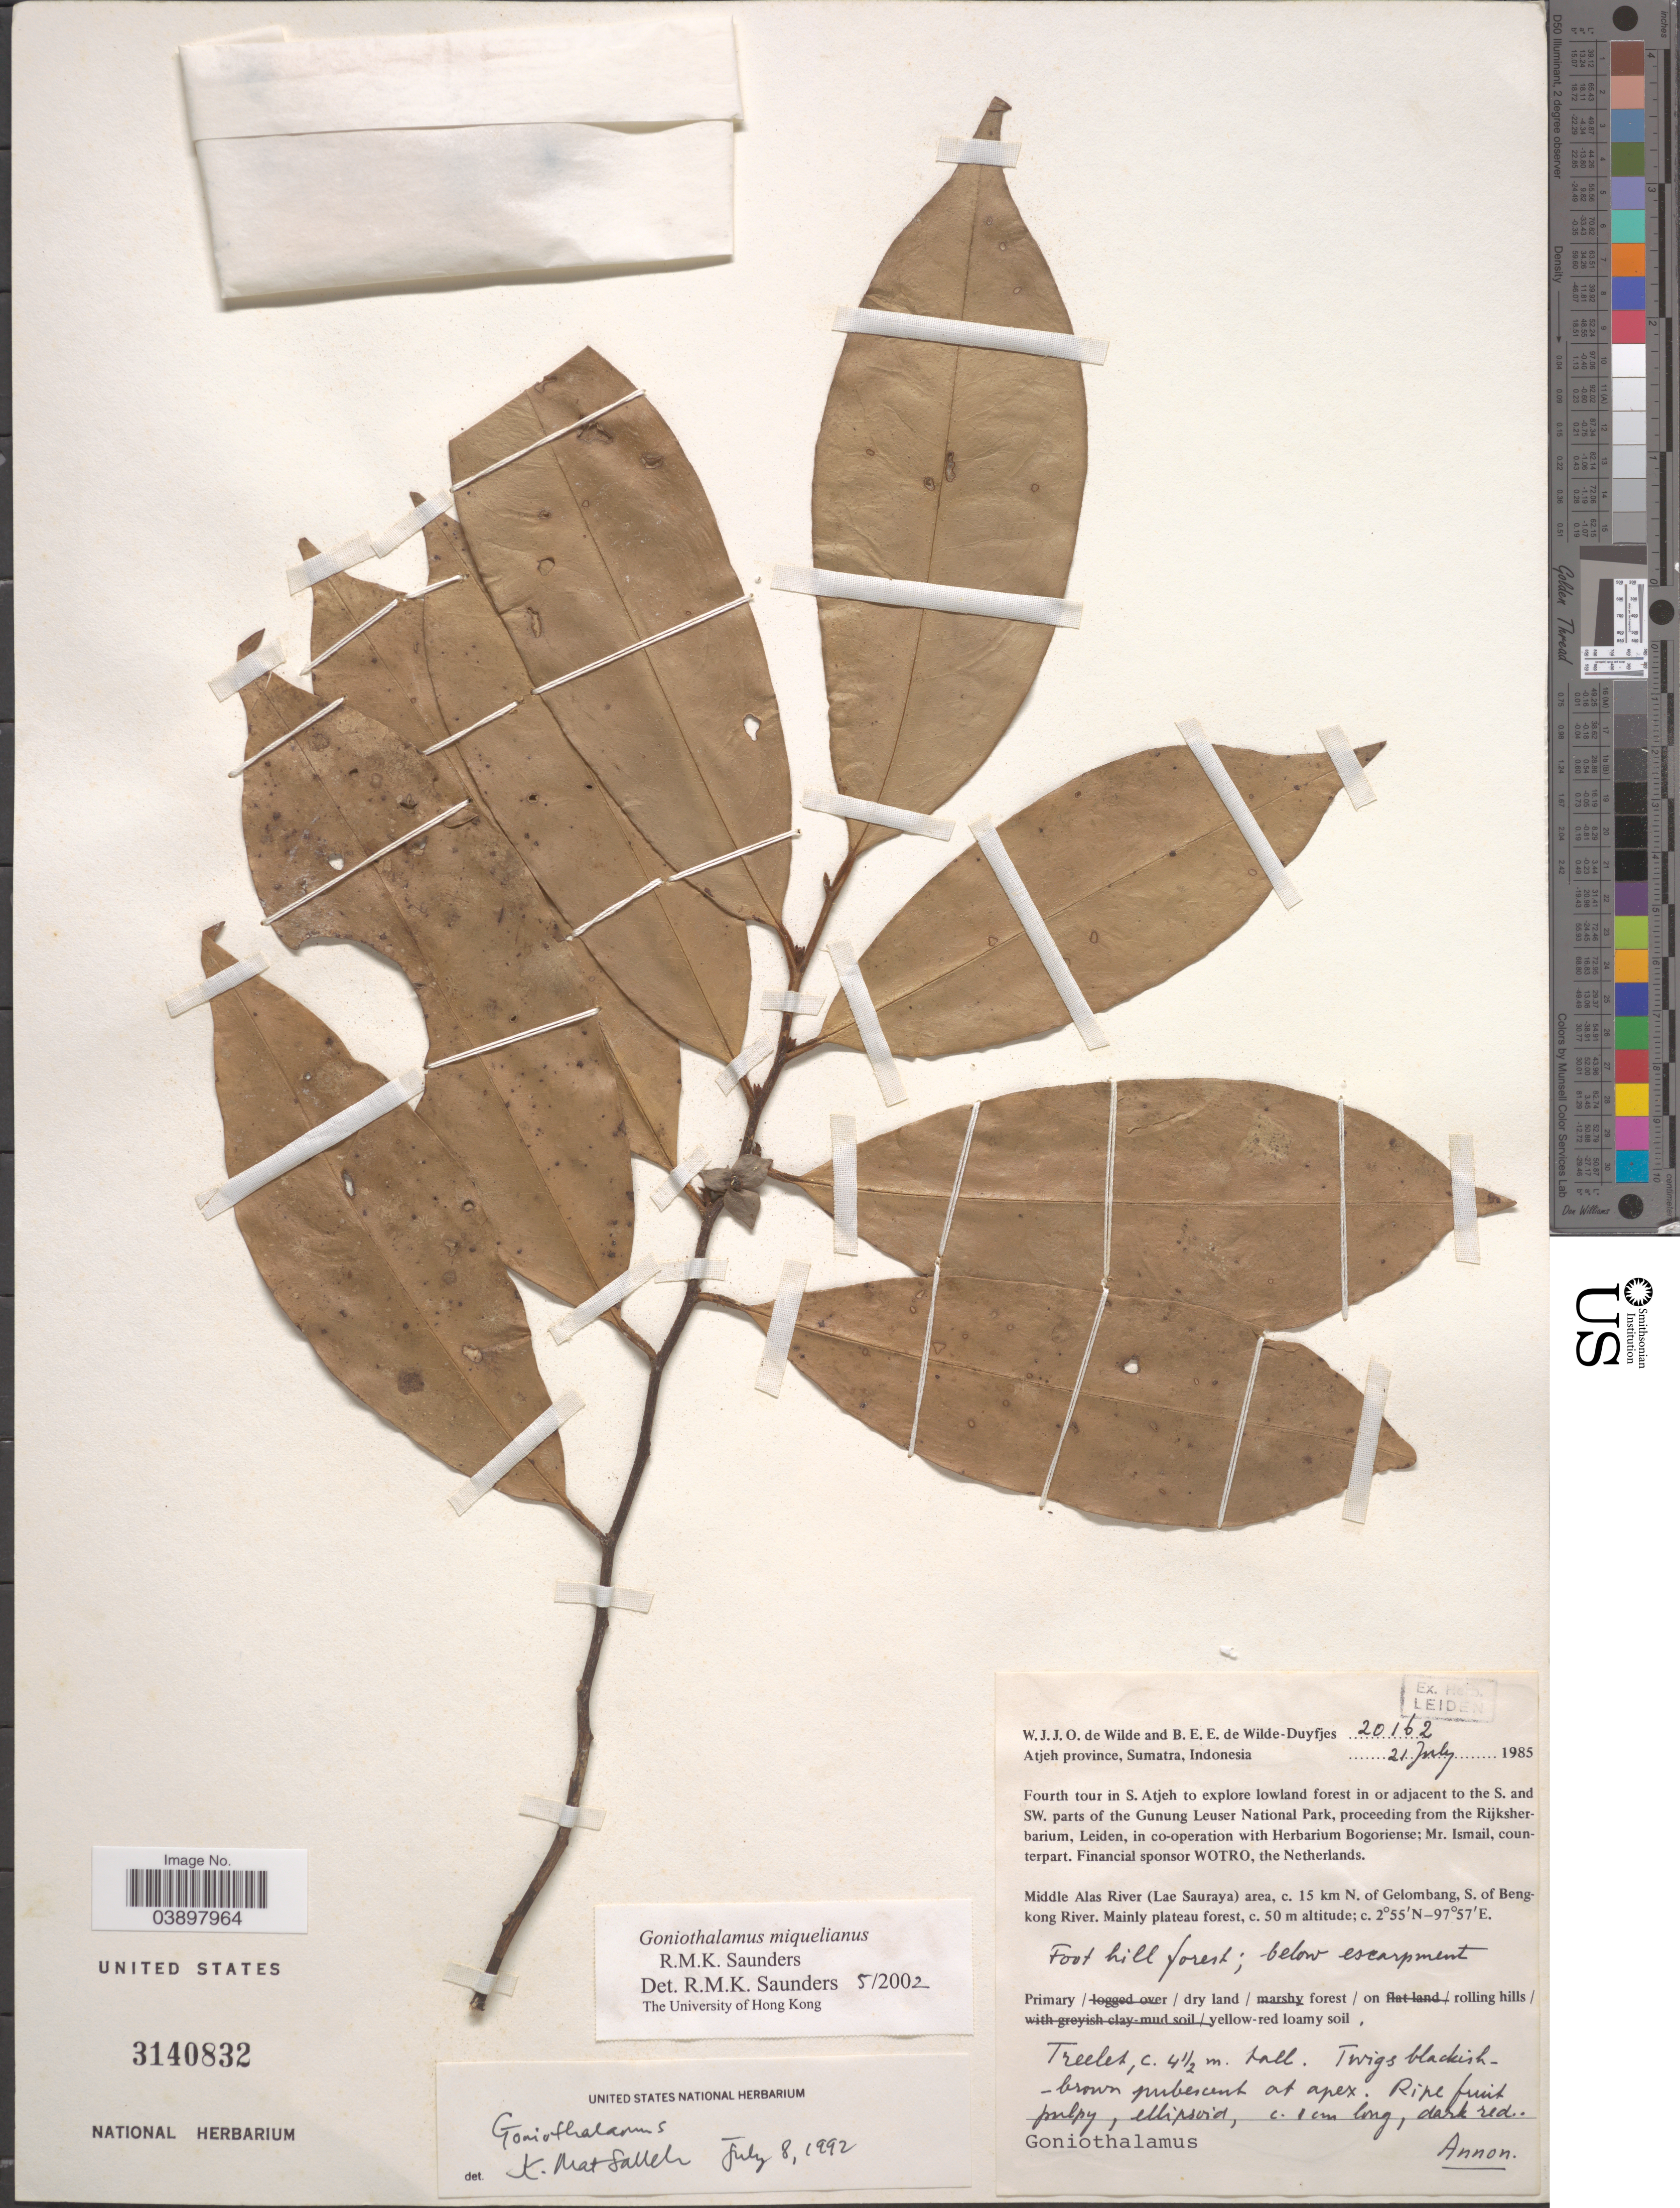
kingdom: Plantae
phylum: Tracheophyta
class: Magnoliopsida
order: Magnoliales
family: Annonaceae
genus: Goniothalamus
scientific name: Goniothalamus miquelianus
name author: R.M.K. Saunders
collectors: W. J. de Wilde & B. E. de Wilde-Duyfjes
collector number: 20162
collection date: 1985-07-21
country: Indonesia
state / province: Sumatra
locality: Atjeh province. Fourth tour in S. Atjeh to explore lowland forest in or adjacent to the S. and SW. parts of the Gunung Leuser National Park. Middle Alas River (Lae Sauraya) area, c. 15 km N. of Gelombang, S. of Bengkong River.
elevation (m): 50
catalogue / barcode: US 3140832